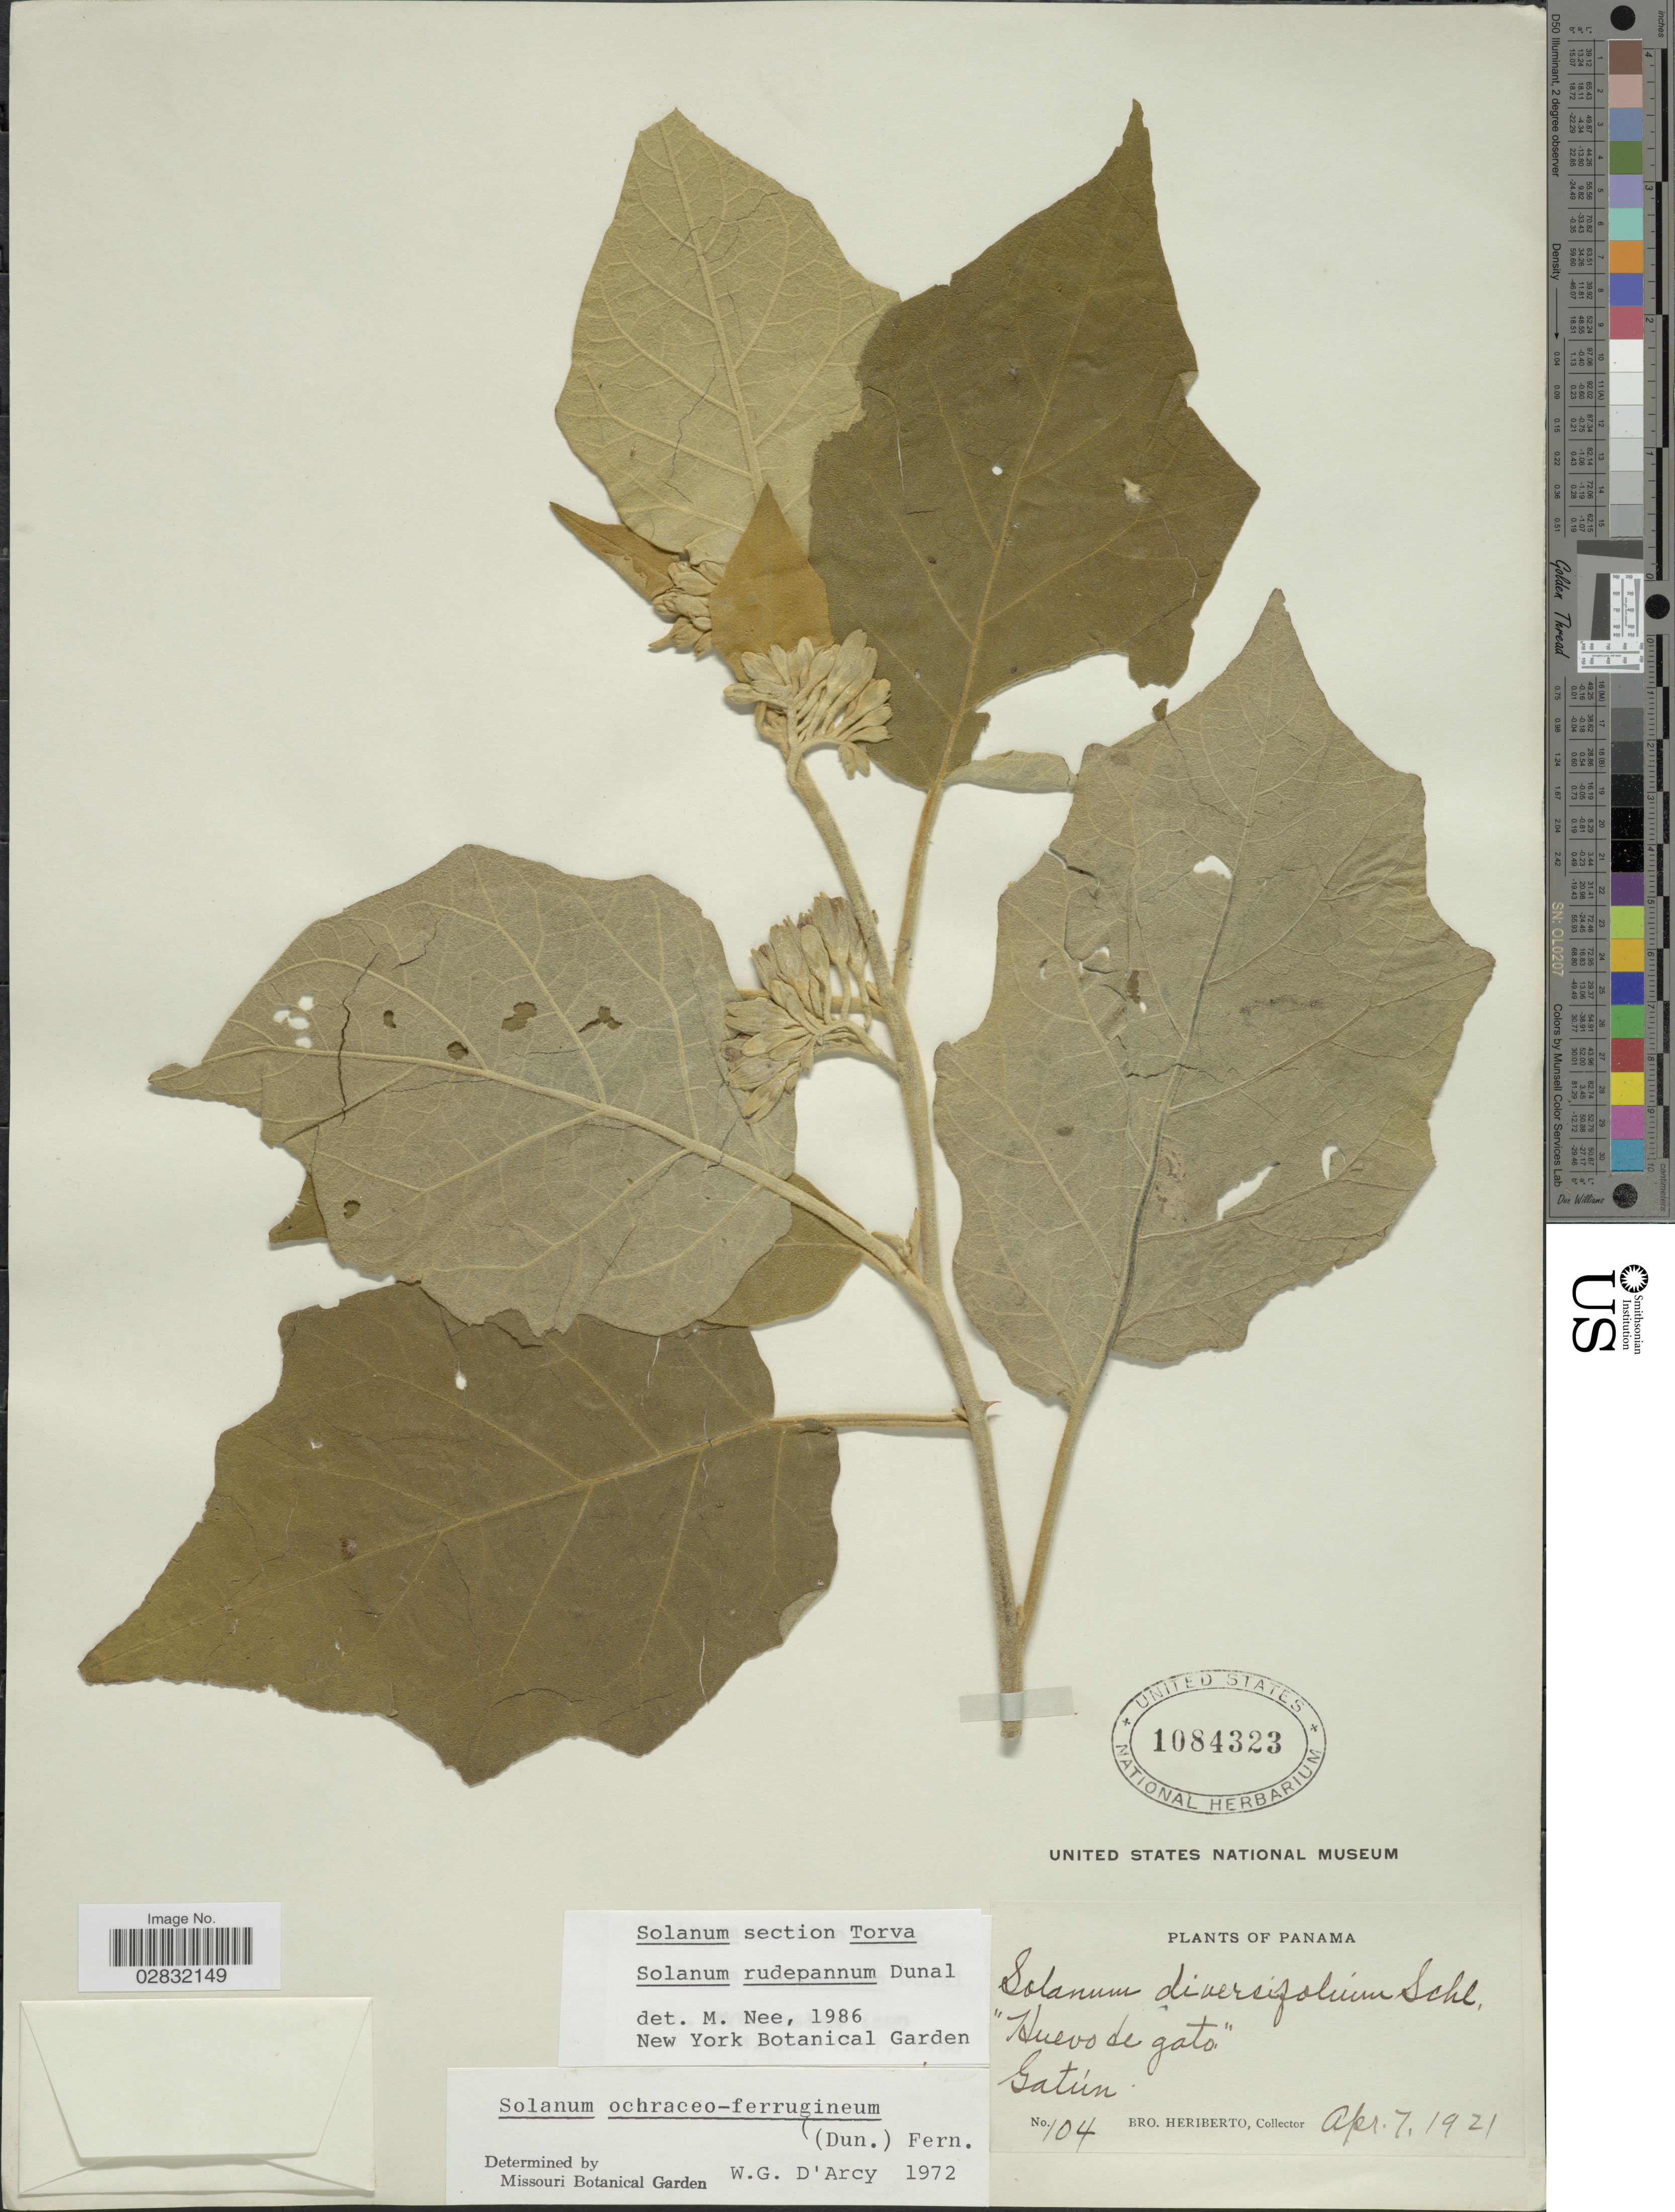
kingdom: Plantae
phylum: Tracheophyta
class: Magnoliopsida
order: Solanales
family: Solanaceae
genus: Solanum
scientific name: Solanum rudepannum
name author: Dunal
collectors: B. Heriberto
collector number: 104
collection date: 1921-04-07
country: Panama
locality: Gatún.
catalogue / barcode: US 1084323